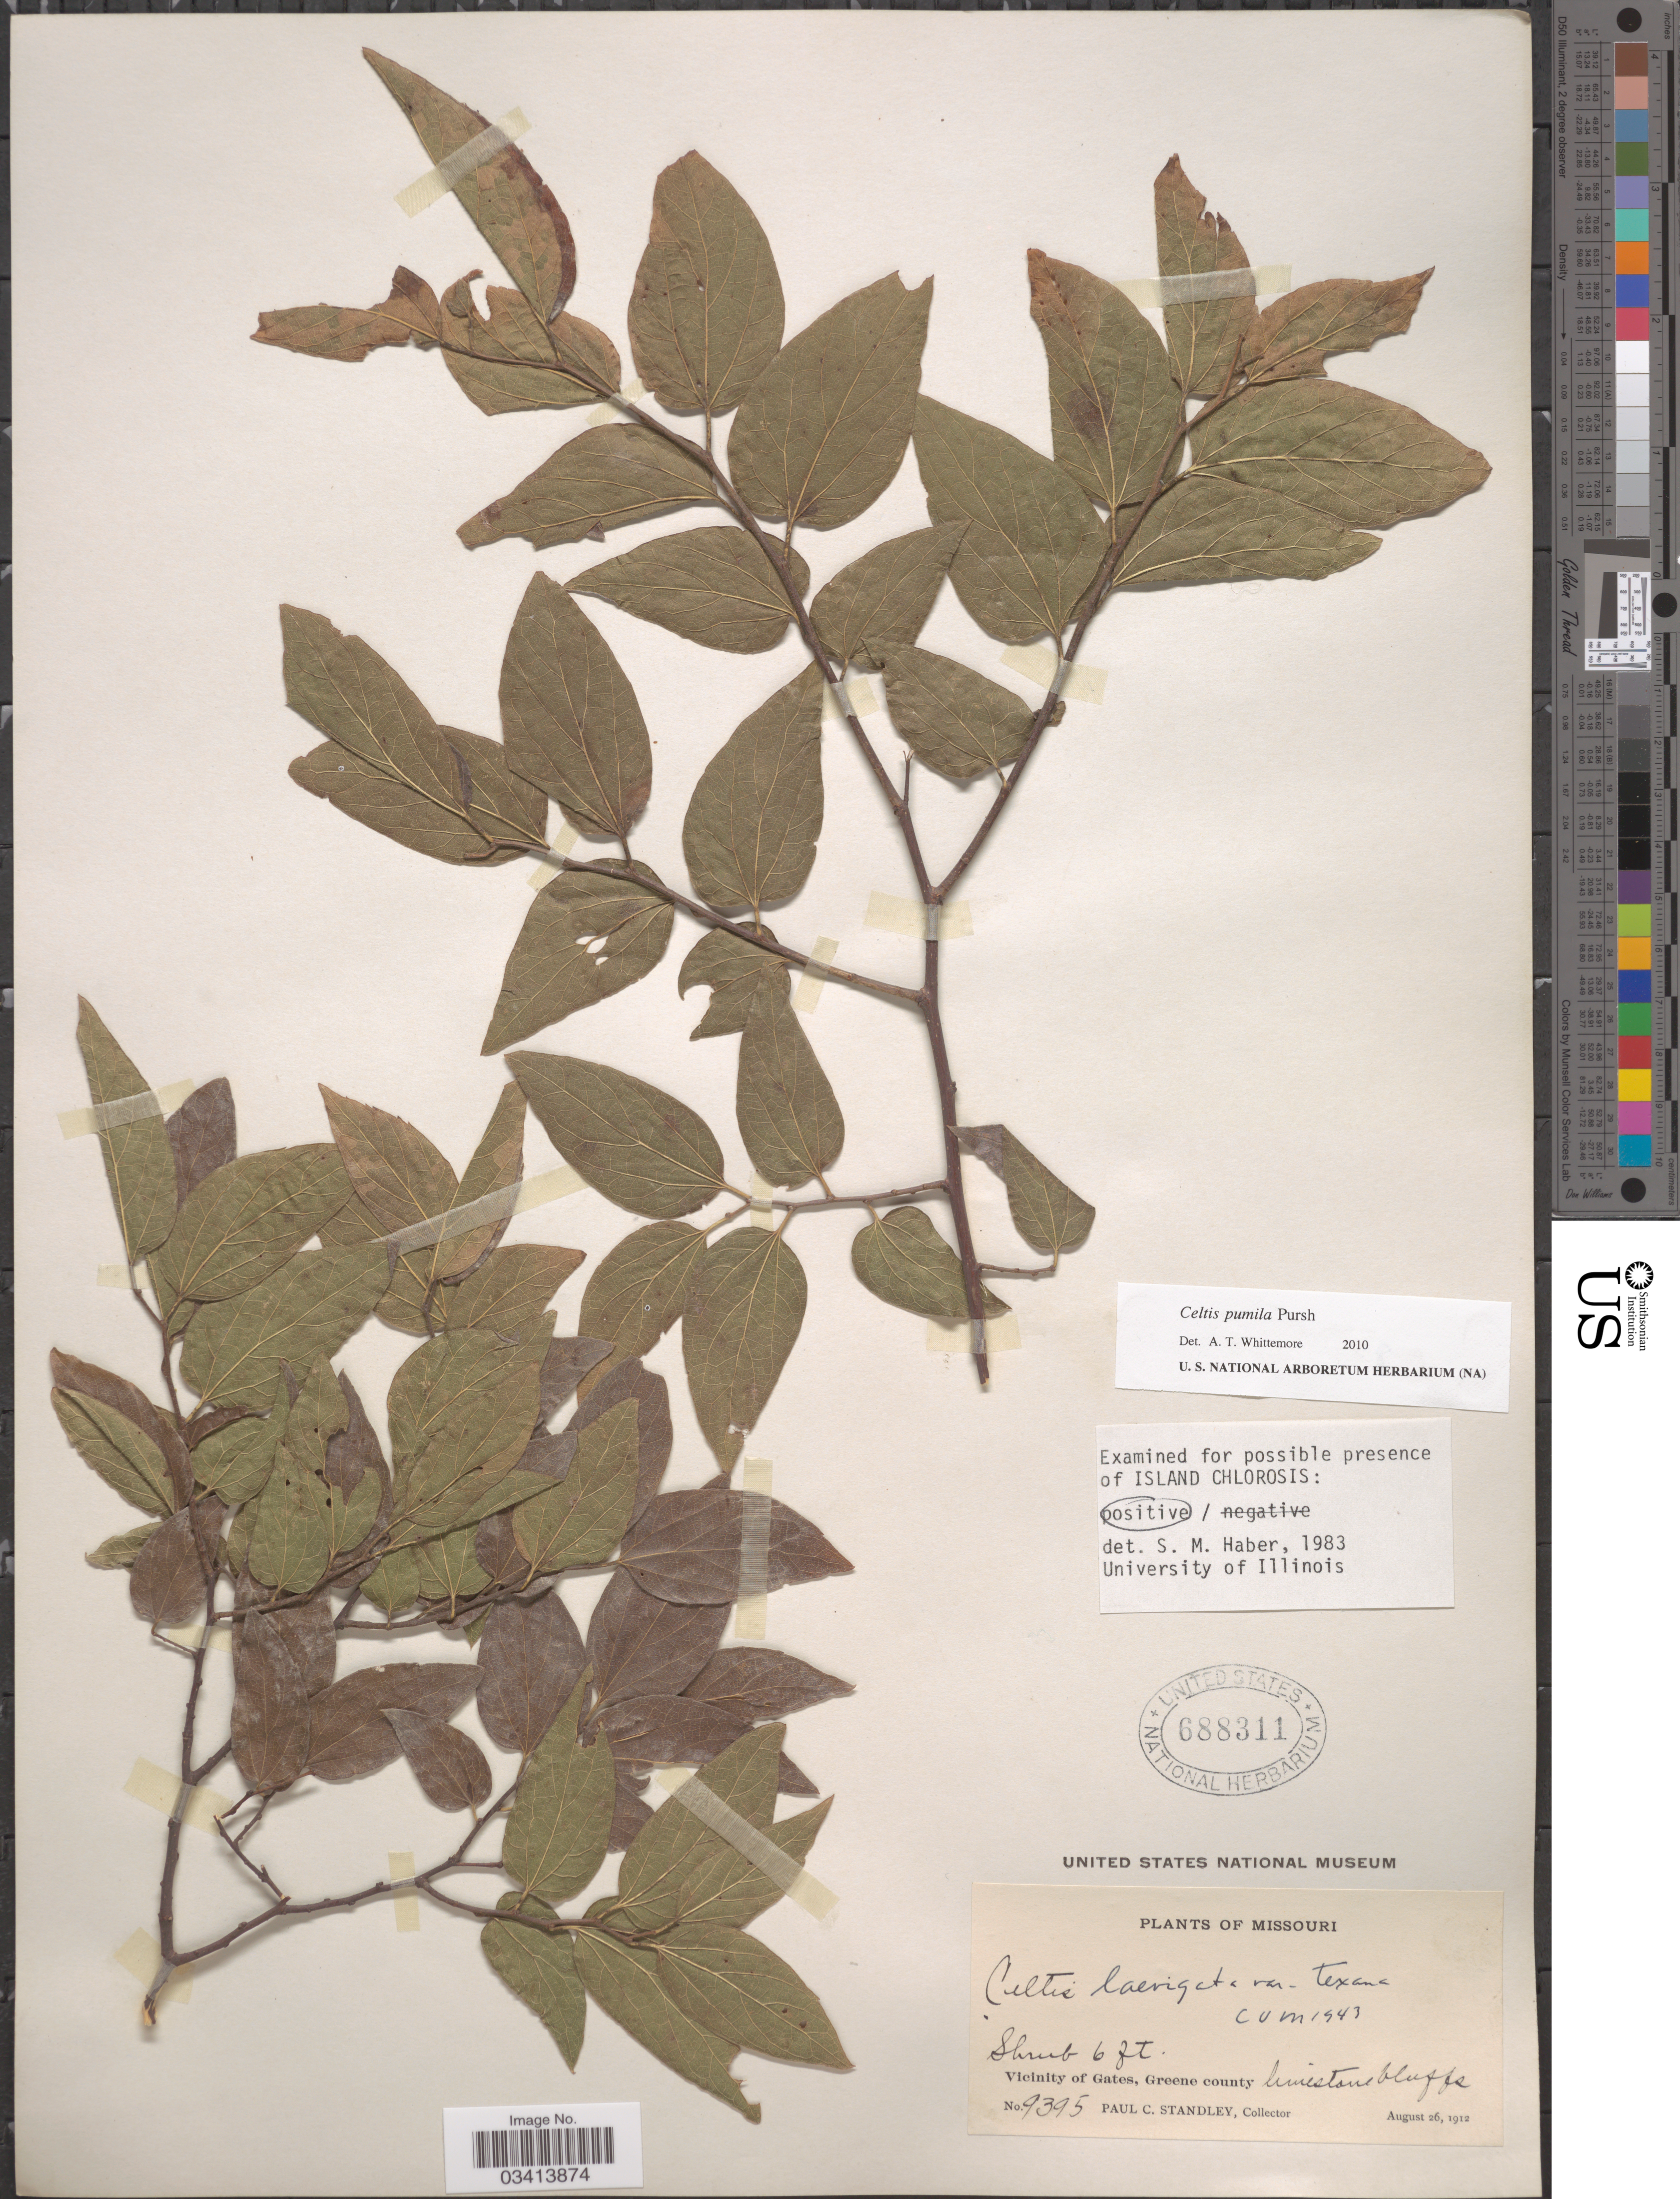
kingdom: Plantae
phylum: Tracheophyta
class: Magnoliopsida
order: Rosales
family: Cannabaceae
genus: Celtis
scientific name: Celtis occidentalis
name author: L.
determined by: Strong, M. T., (US), Smithsonian Institution - National Museum of Natural History (UNITED STATES)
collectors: P. C. Standley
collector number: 9395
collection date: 1912-08-26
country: United States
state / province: Missouri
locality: Vicinity of Gates, Greene County.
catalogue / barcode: US 688311